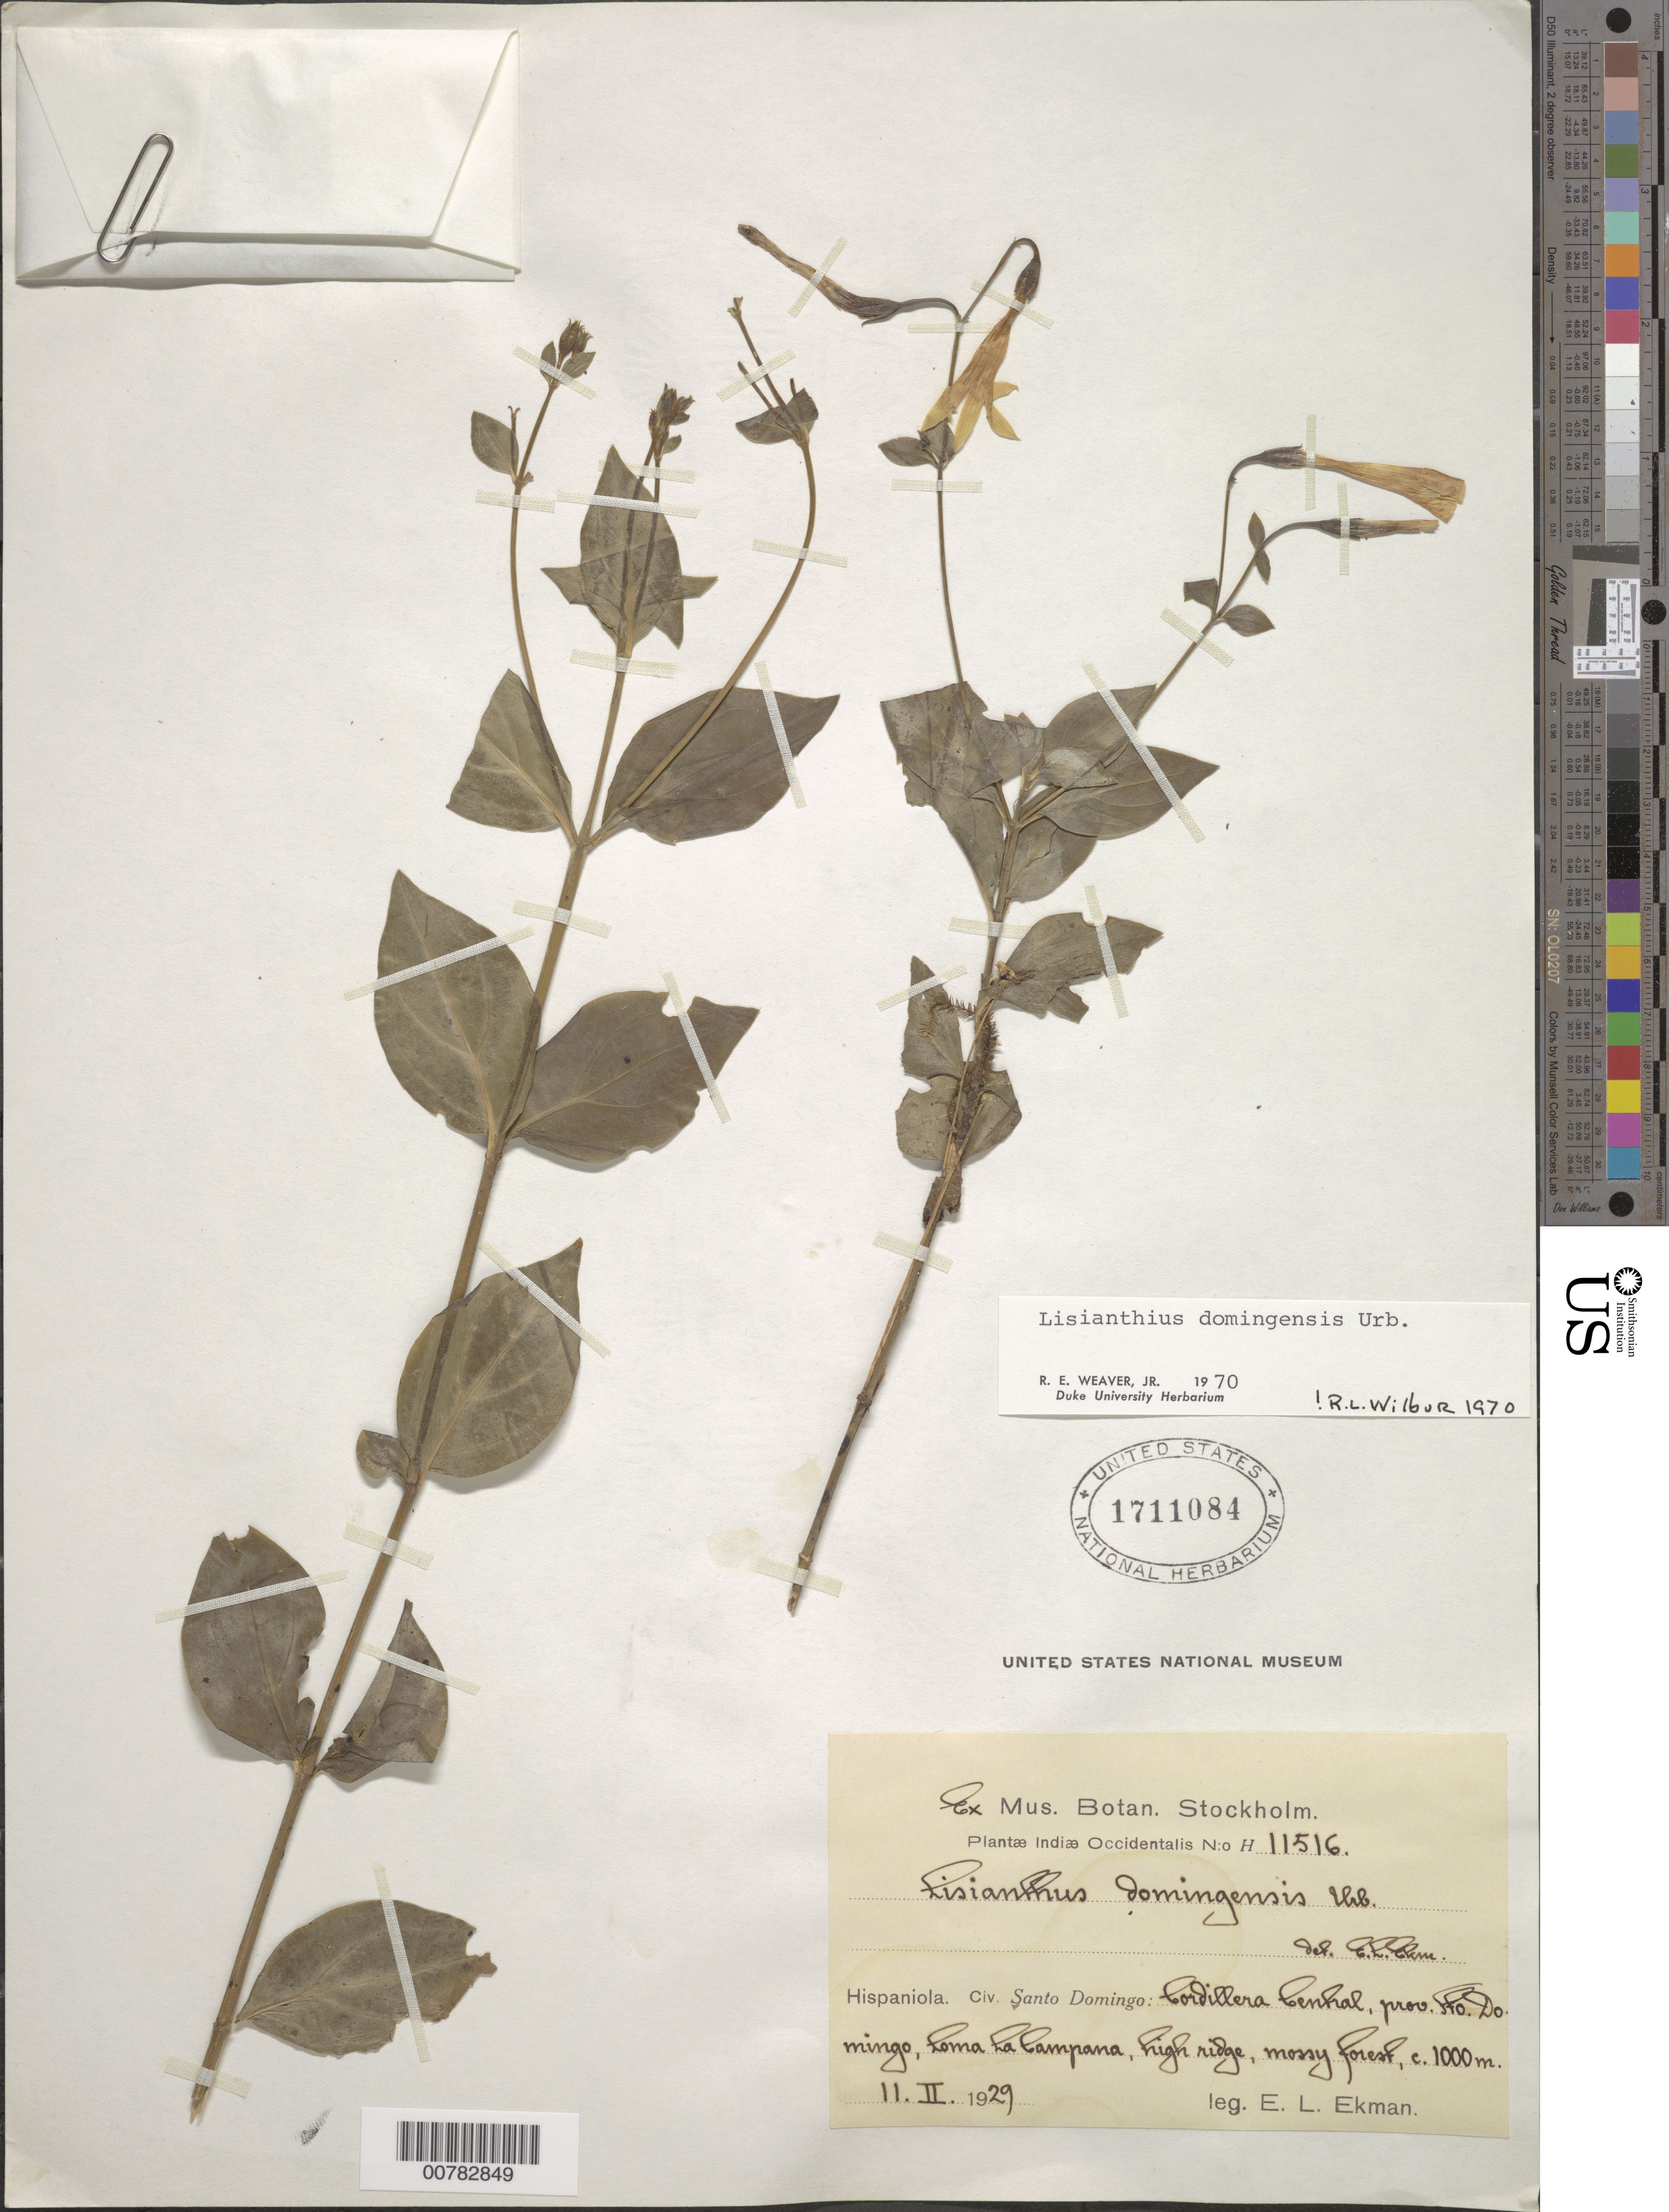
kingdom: Plantae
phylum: Tracheophyta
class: Magnoliopsida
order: Gentianales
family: Gentianaceae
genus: Lisianthius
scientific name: Lisianthius domingensis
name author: Urb.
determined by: Wilbur, R. L.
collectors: E. L. Ekman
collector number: H 11516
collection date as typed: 11 Feb 1929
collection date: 1929-02-11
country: Dominican Republic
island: Hispaniola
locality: Province of Santo Domingo, Cordillera Central, Loma La Campana.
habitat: High ridge, mossy forest.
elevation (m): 1000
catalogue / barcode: US 1711084